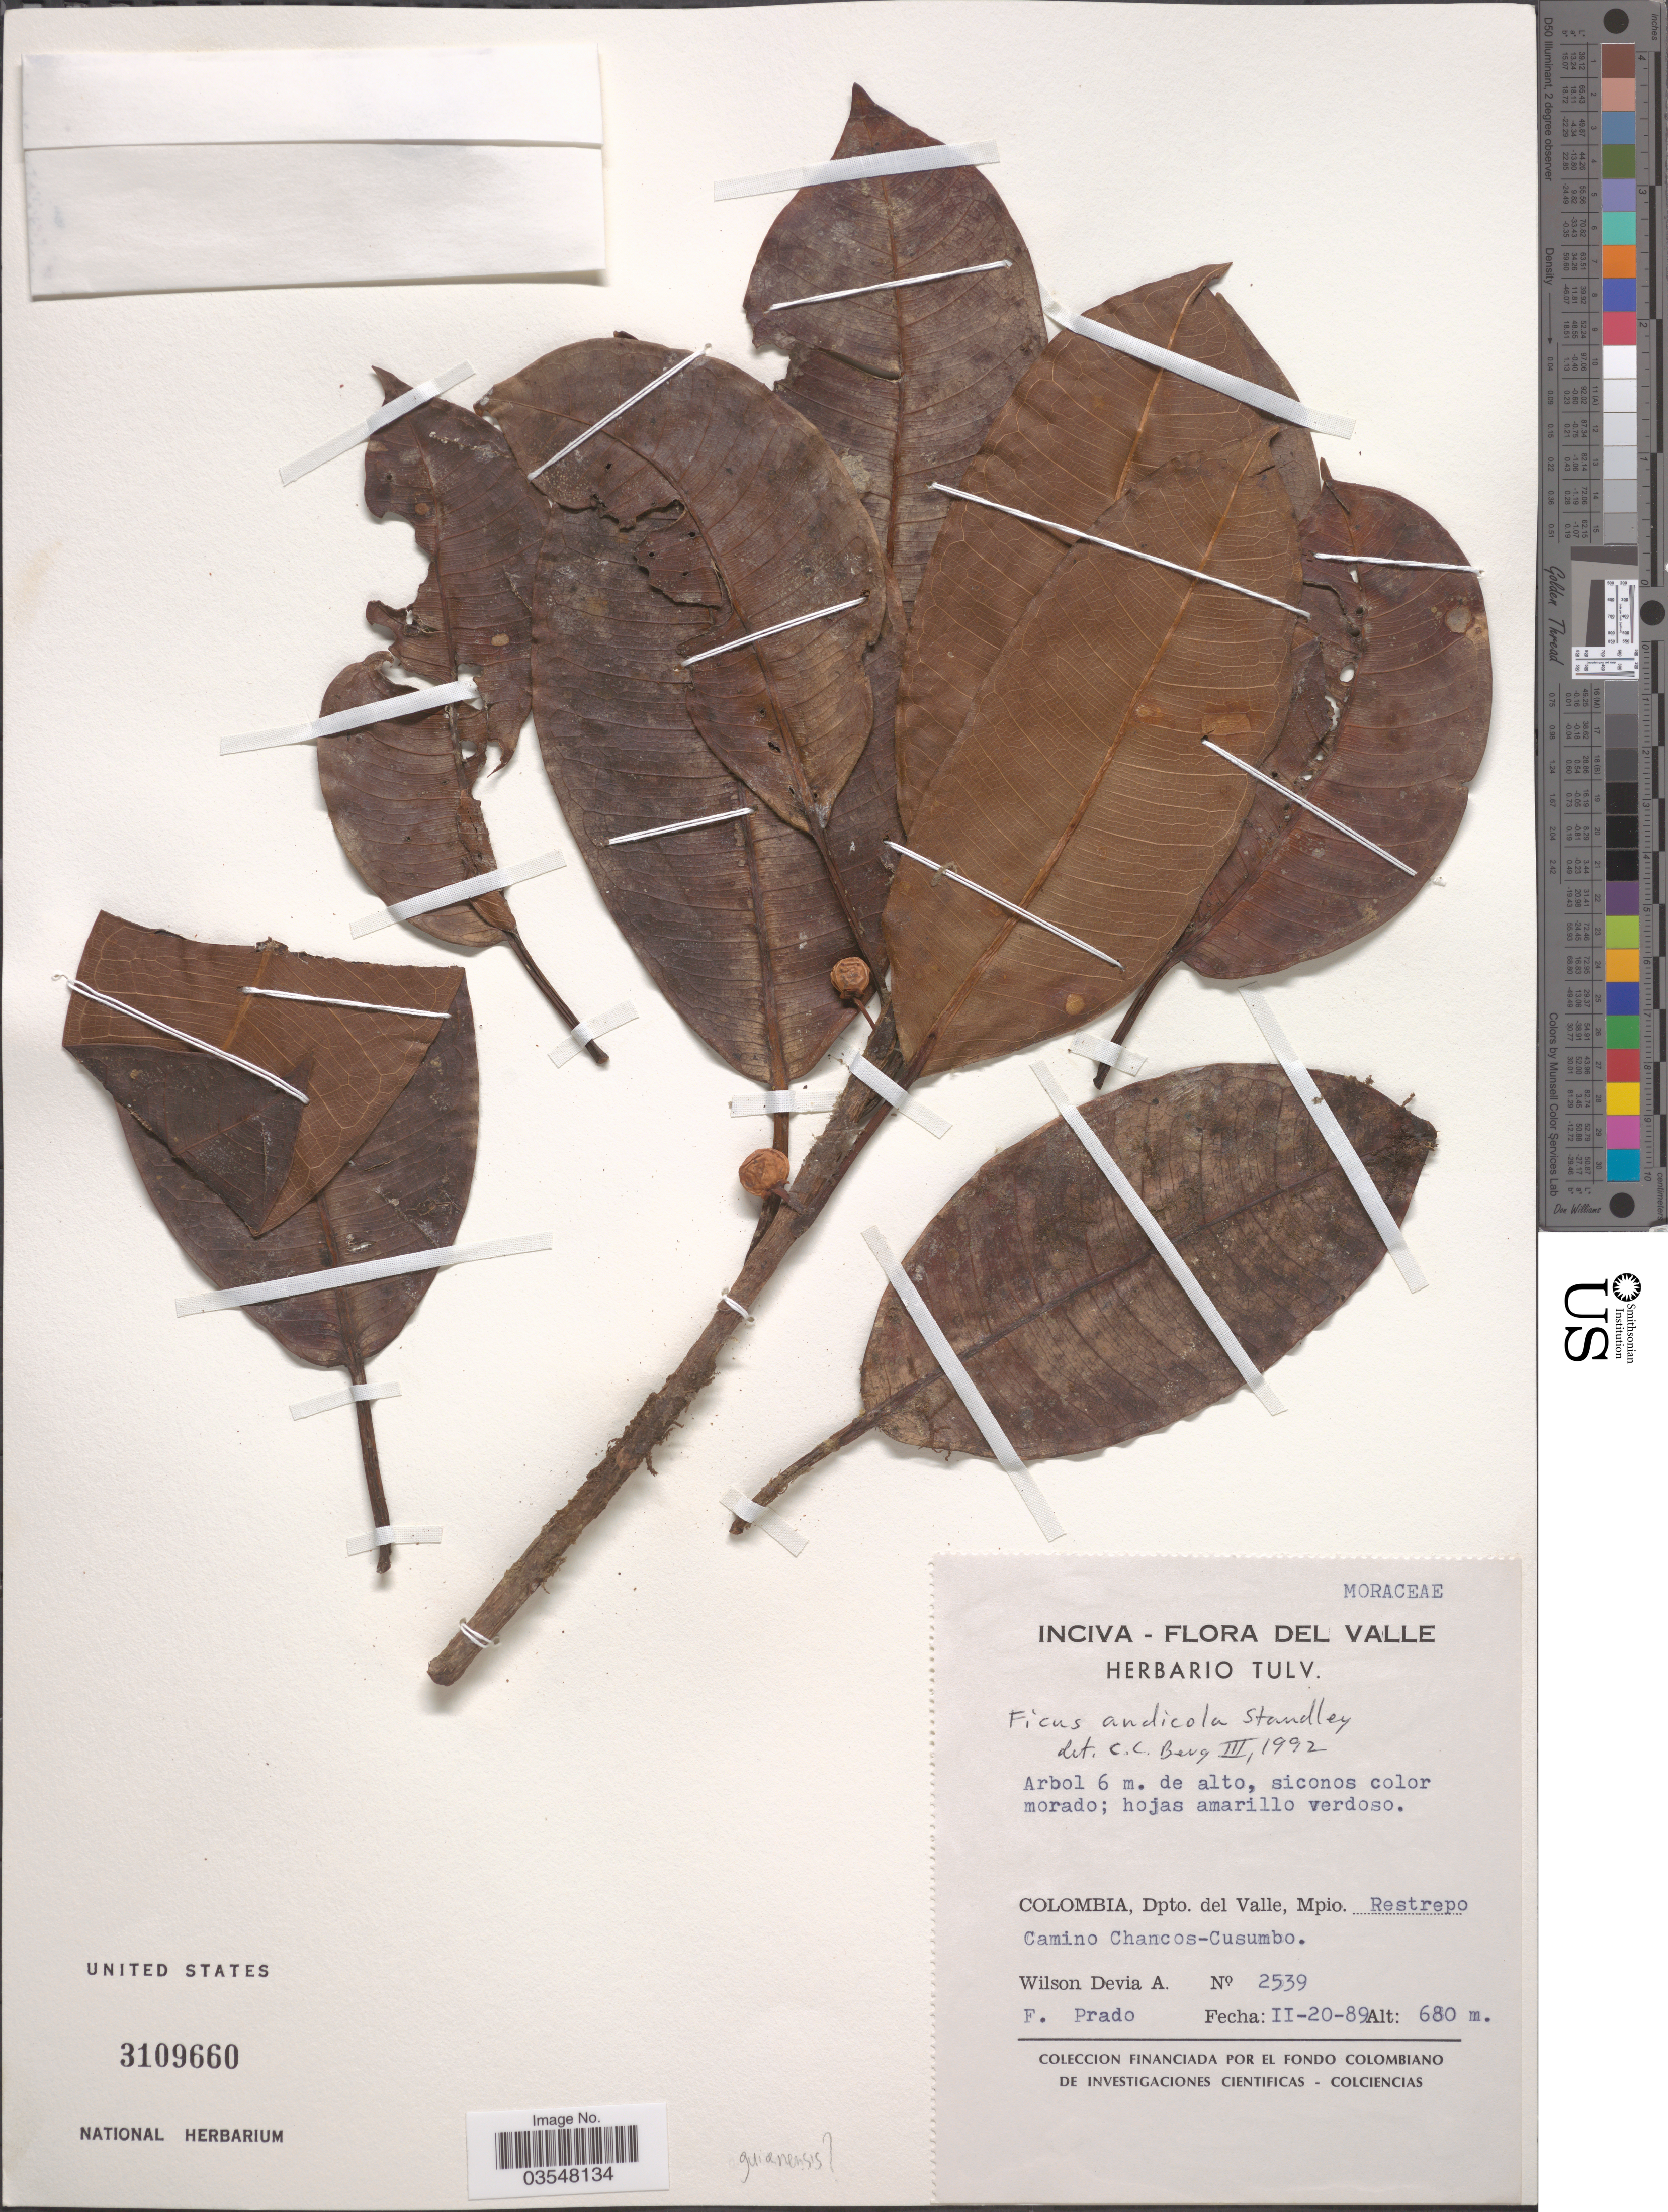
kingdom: Plantae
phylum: Tracheophyta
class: Magnoliopsida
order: Rosales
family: Moraceae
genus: Ficus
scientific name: Ficus andicola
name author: Standl.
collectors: W. Devia A. & F. Prado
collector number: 2539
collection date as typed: Transcribed d/m/y: 20/2/89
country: Colombia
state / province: Valle del Cauca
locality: Dpto. del Valle, Mpio. Restrepo Camino Chancos-Cusumbo.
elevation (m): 680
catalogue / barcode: US 3109660